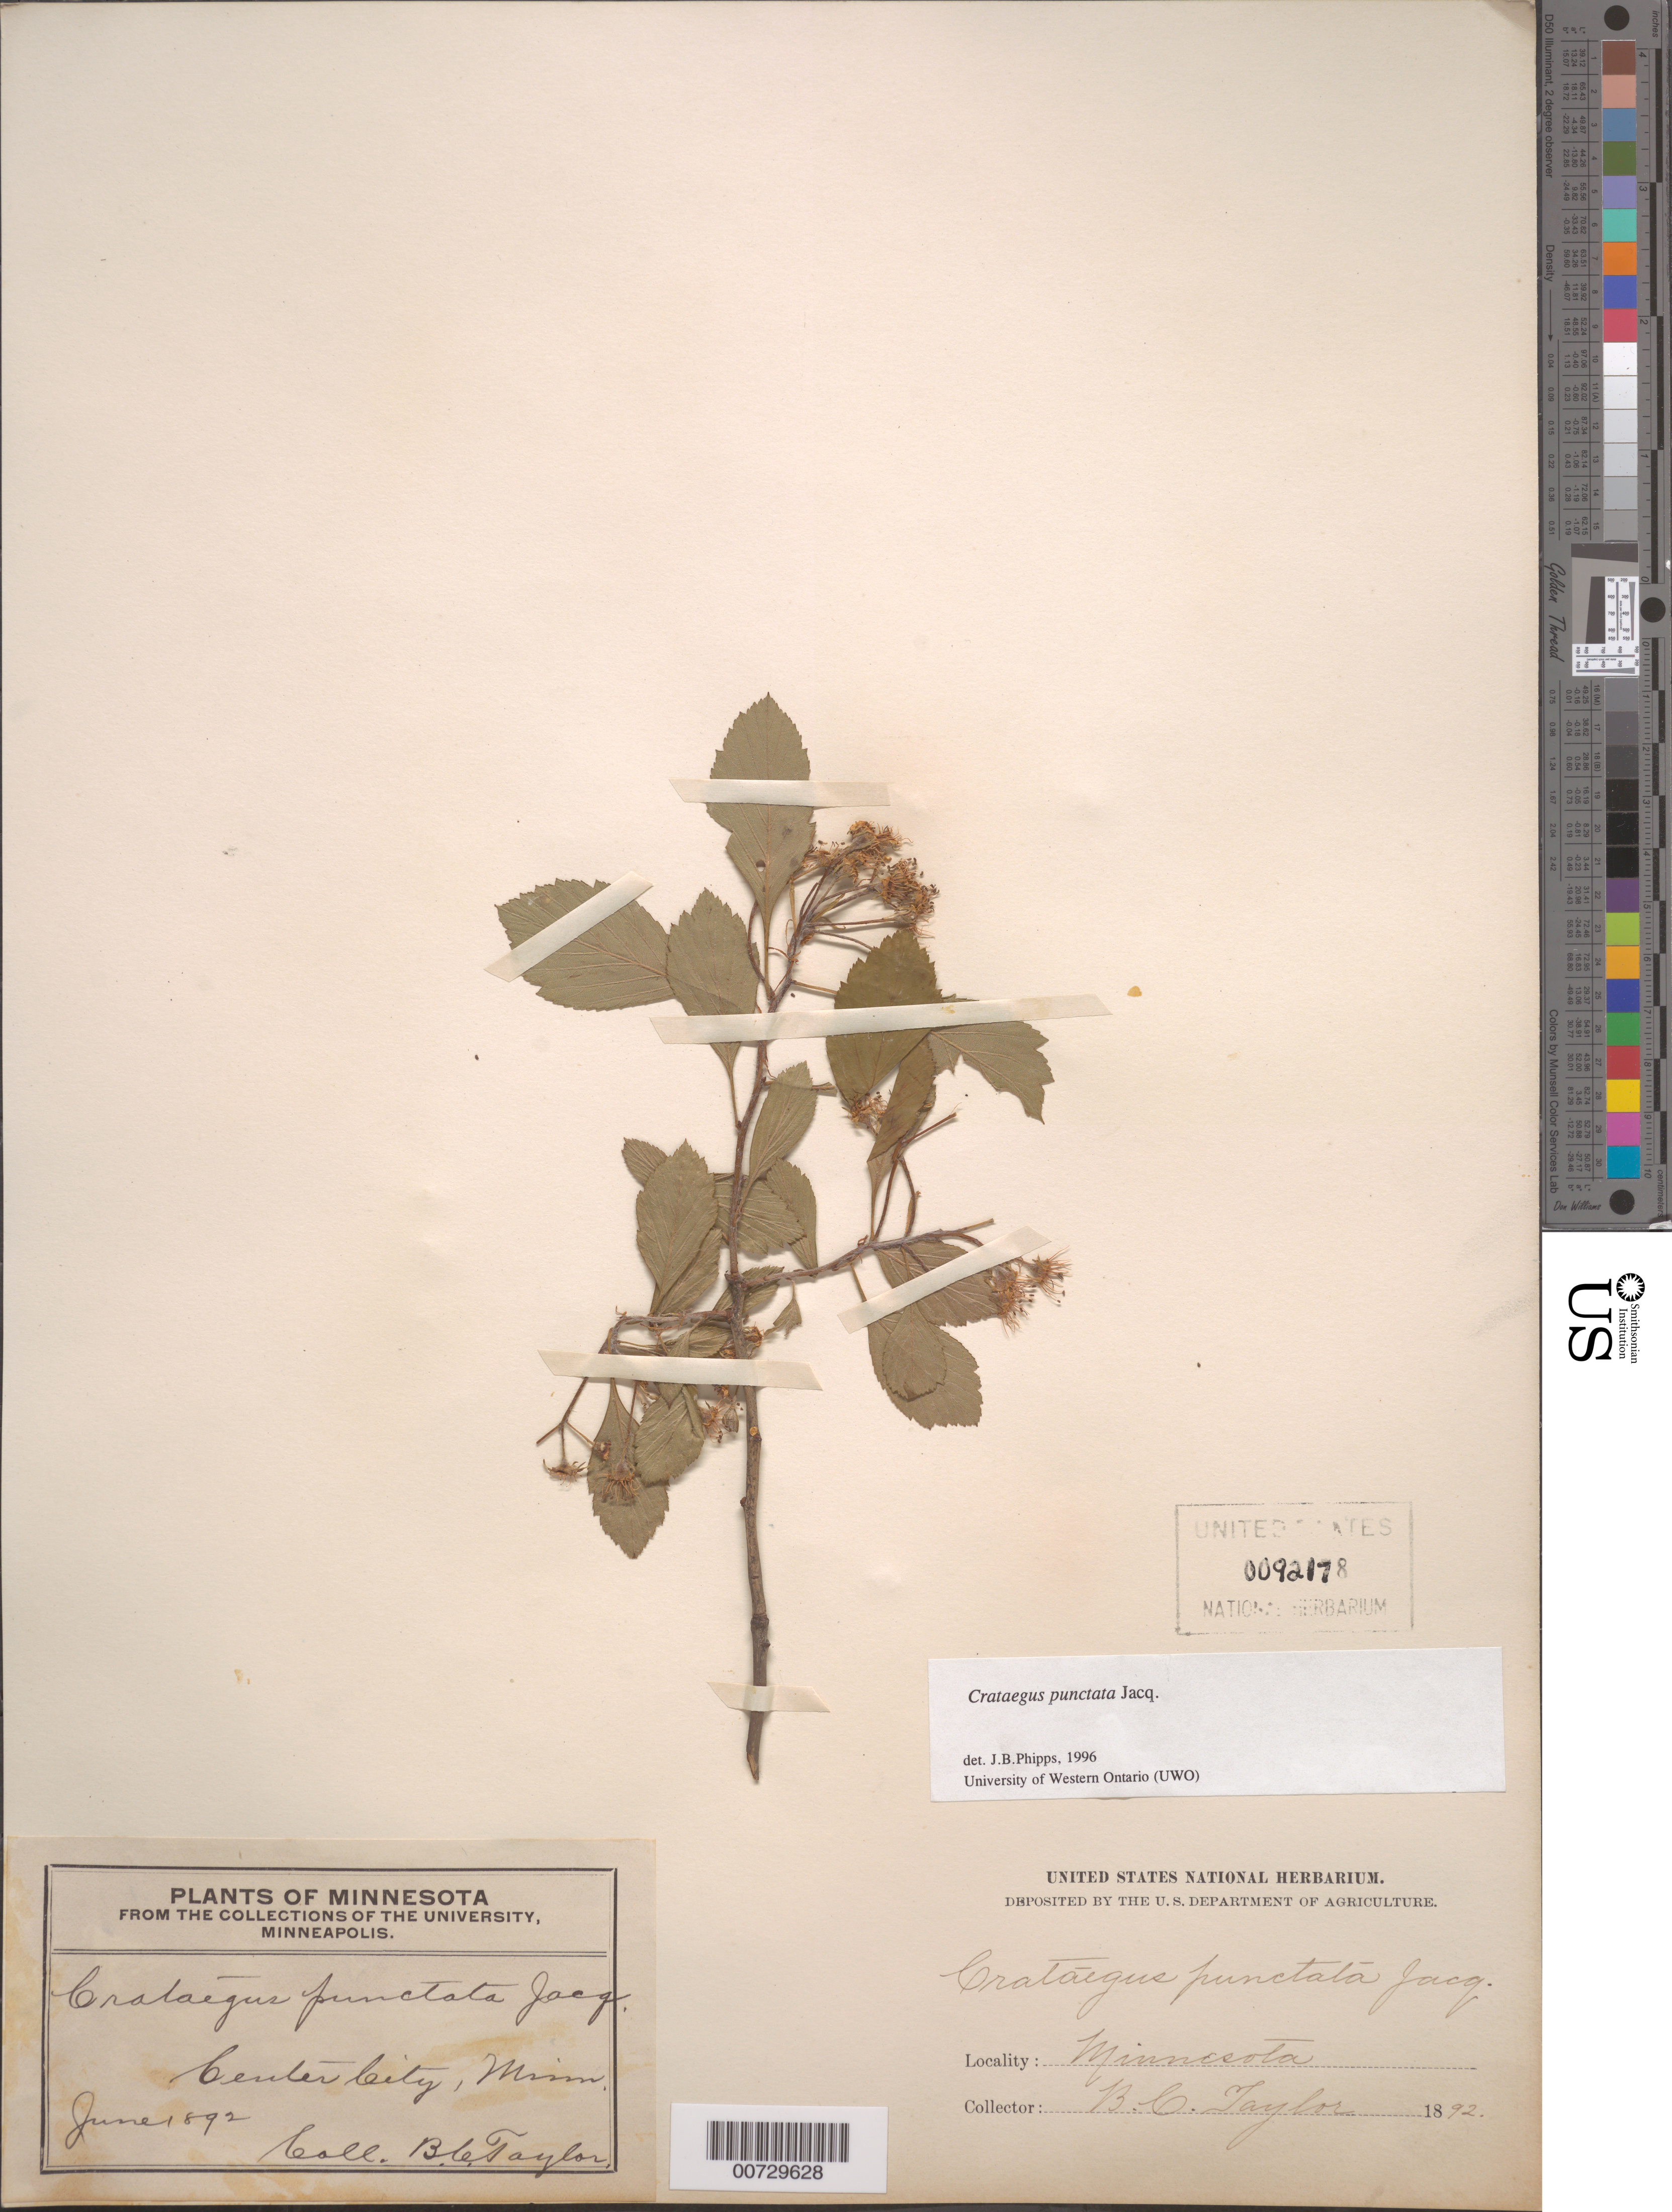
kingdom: Plantae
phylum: Tracheophyta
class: Magnoliopsida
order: Rosales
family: Rosaceae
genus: Crataegus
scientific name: Crataegus punctata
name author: Jacq.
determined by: Phipps, James B., (UWO), University of Western Ontario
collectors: B. C. Taylor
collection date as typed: Jun 1892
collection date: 1892-06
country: United States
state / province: Minnesota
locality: Center City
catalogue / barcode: US 92178